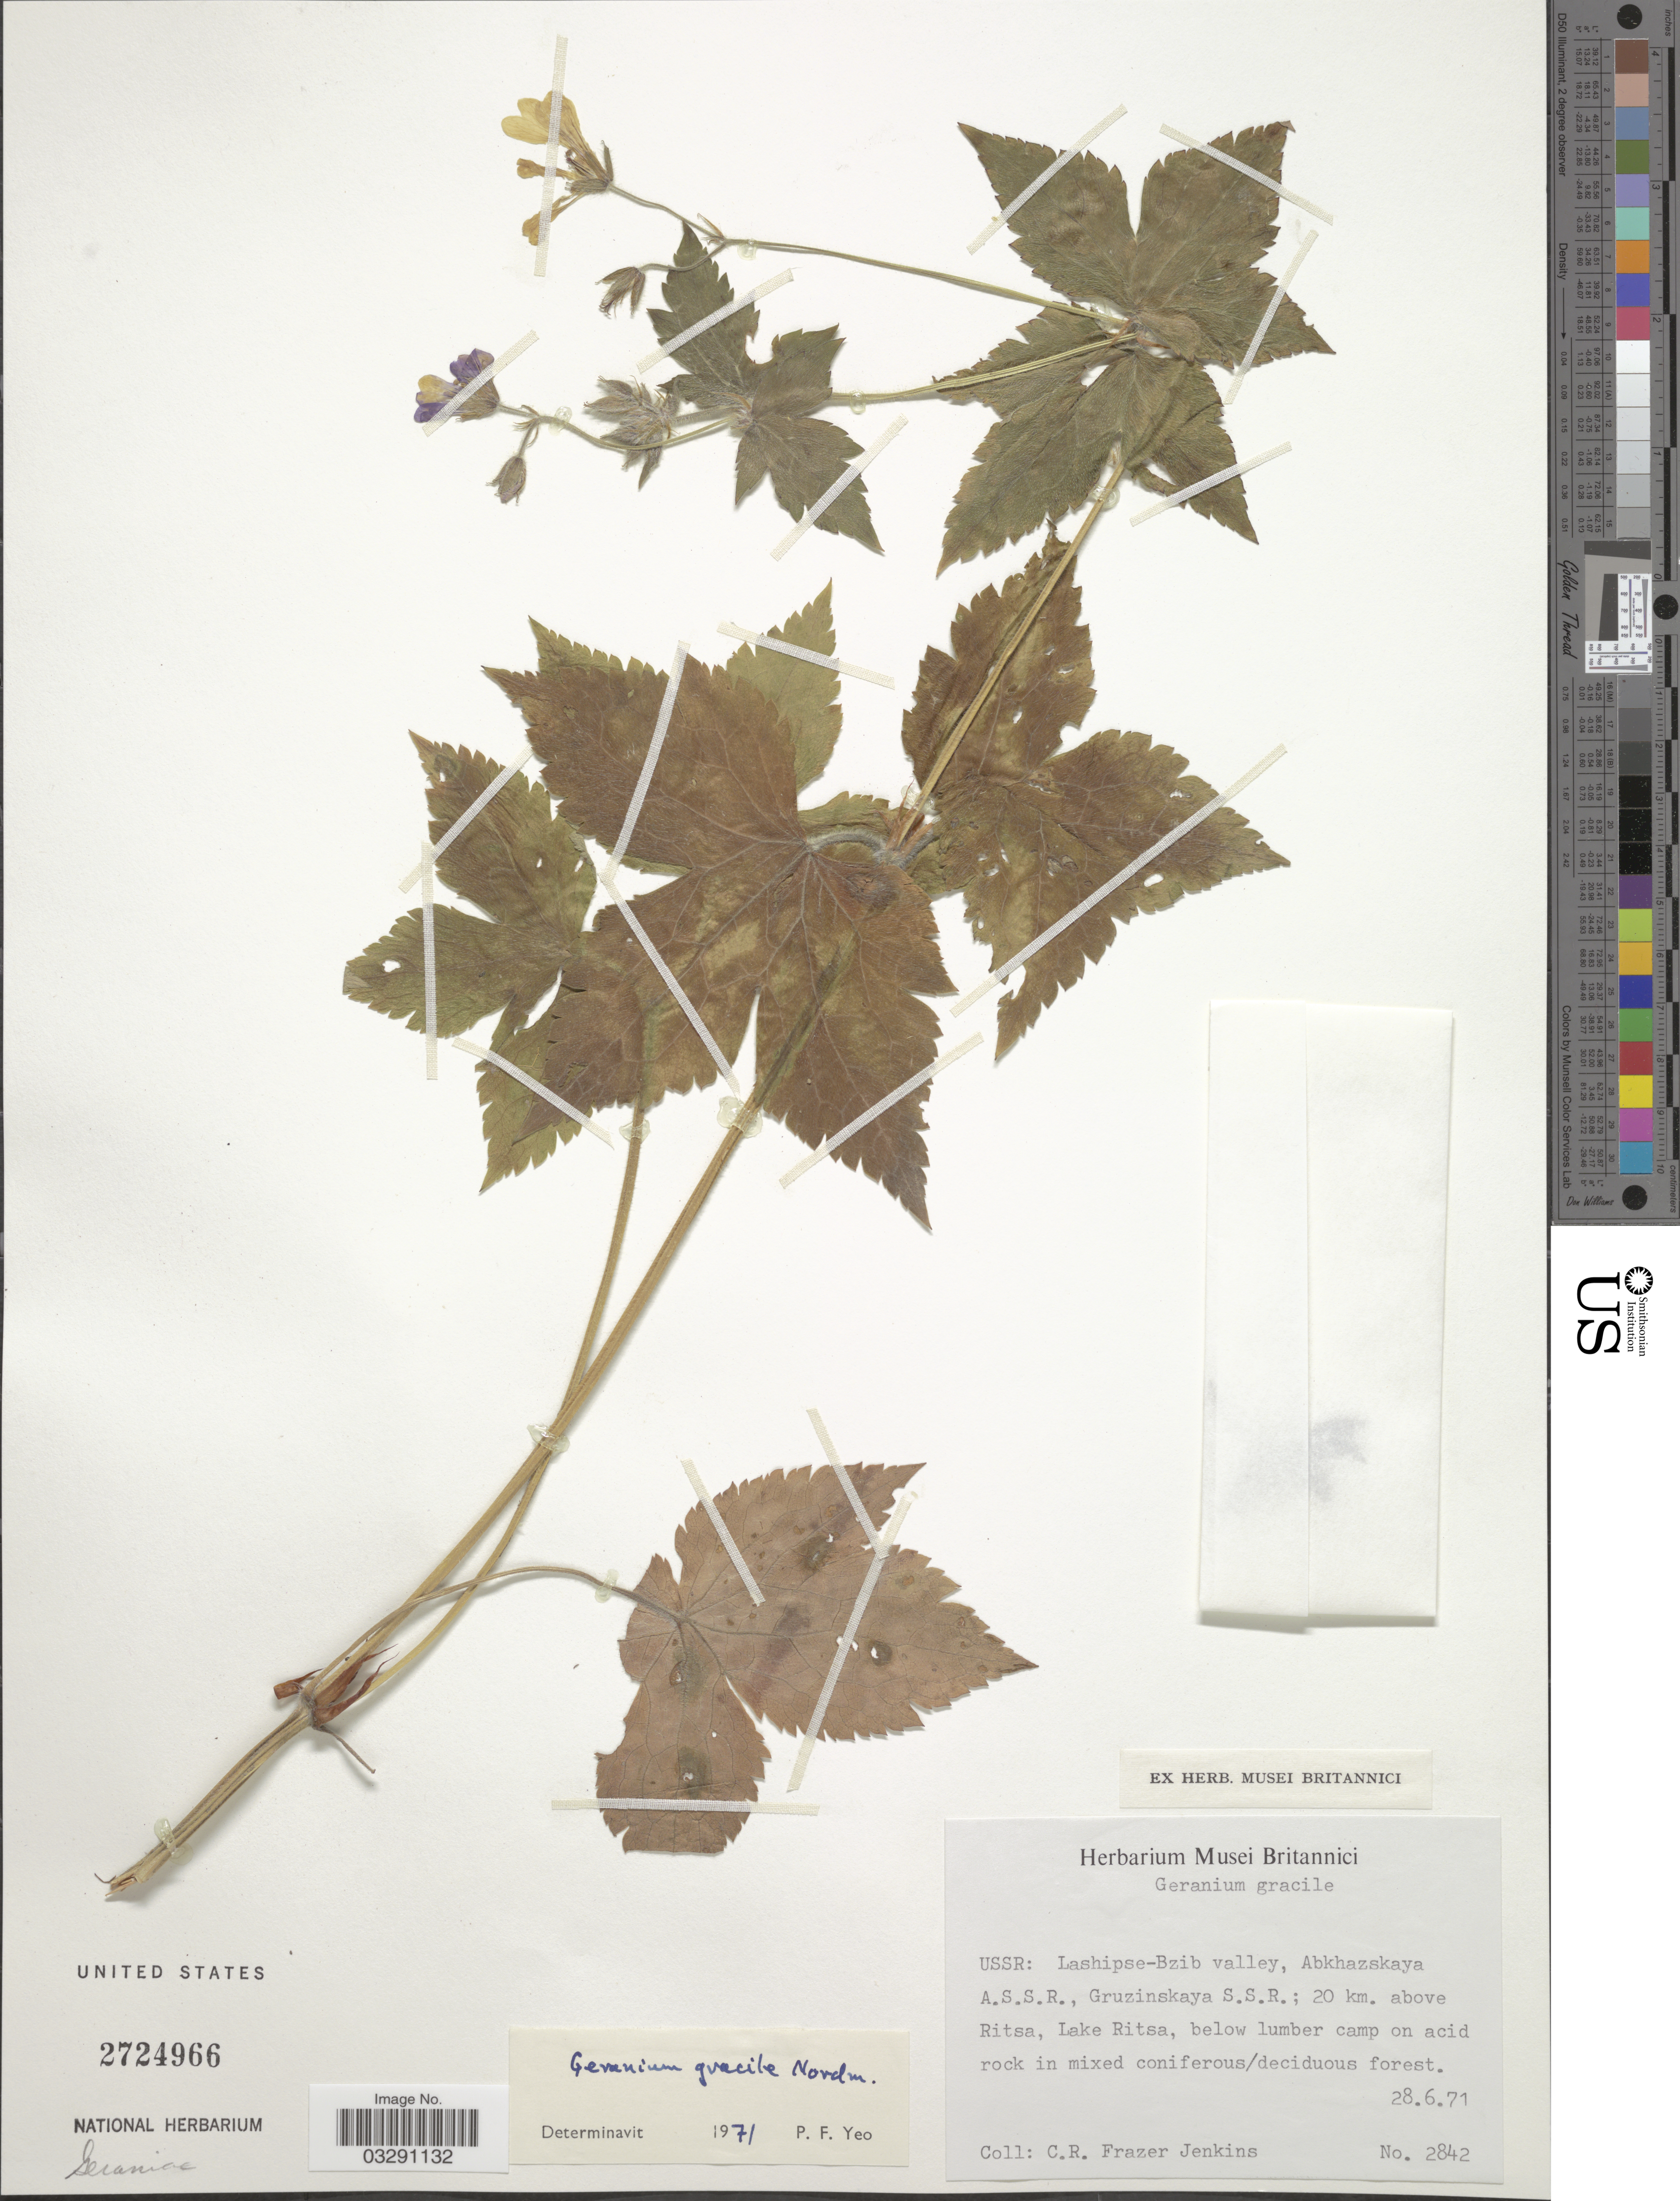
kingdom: Plantae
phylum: Tracheophyta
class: Magnoliopsida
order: Geraniales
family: Geraniaceae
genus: Geranium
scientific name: Geranium gracile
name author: Ledeb. ex Nordmann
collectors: C. R. Fraser-Jenkins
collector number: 2842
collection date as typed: Transcribed d/m/y: 28/6/71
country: Georgia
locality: USSR: Lashipse-Bzib valley, Abkhazskaya A.S.S.R., Gruzinskaya S.S.R.; 20 km. above Ritsa, Lake Ritsa.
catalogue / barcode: US 2724966